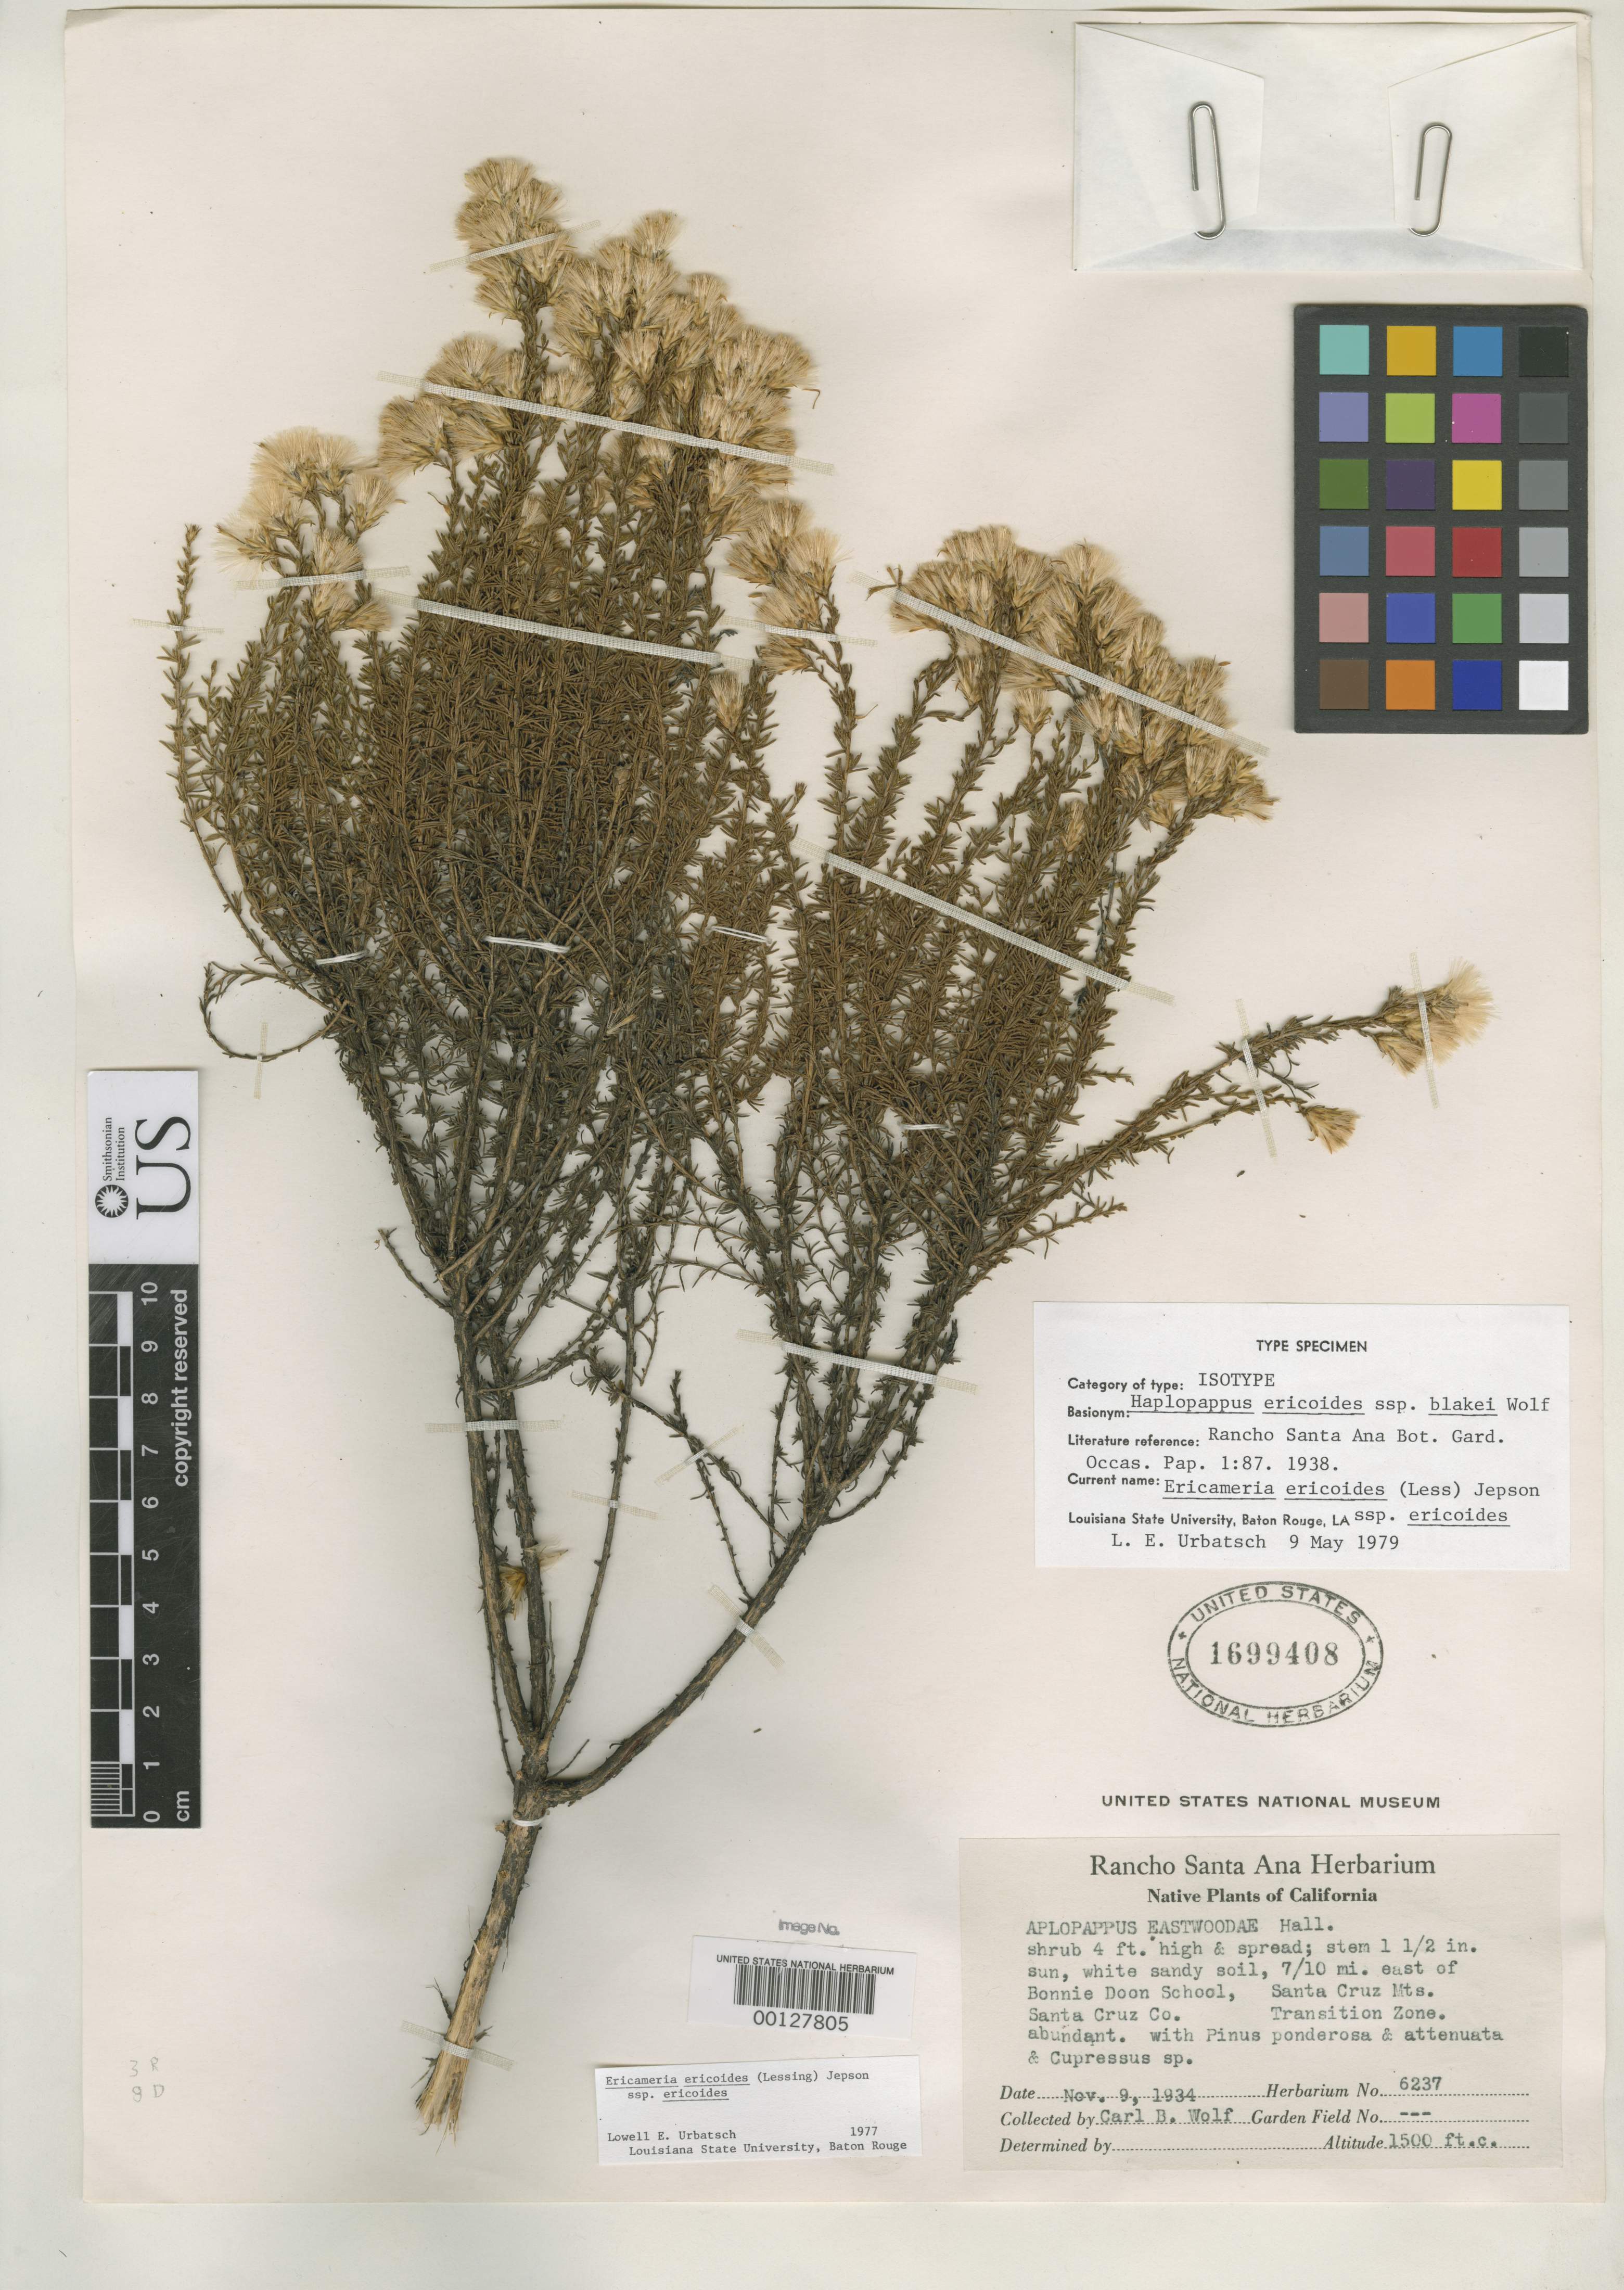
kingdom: Plantae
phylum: Tracheophyta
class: Magnoliopsida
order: Asterales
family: Asteraceae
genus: Haplopappus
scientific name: Haplopappus ericoides subsp. blakei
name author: C.B. Wolf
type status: Isotype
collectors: C. B. Wolf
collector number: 6237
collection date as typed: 09 Nov 1934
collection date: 1934-11-09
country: United States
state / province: California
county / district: Santa Cruz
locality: East of Bonnie Doon School, Santa Cruz Mts.; alt. 1500 ft.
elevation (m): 457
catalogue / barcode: US 1699408